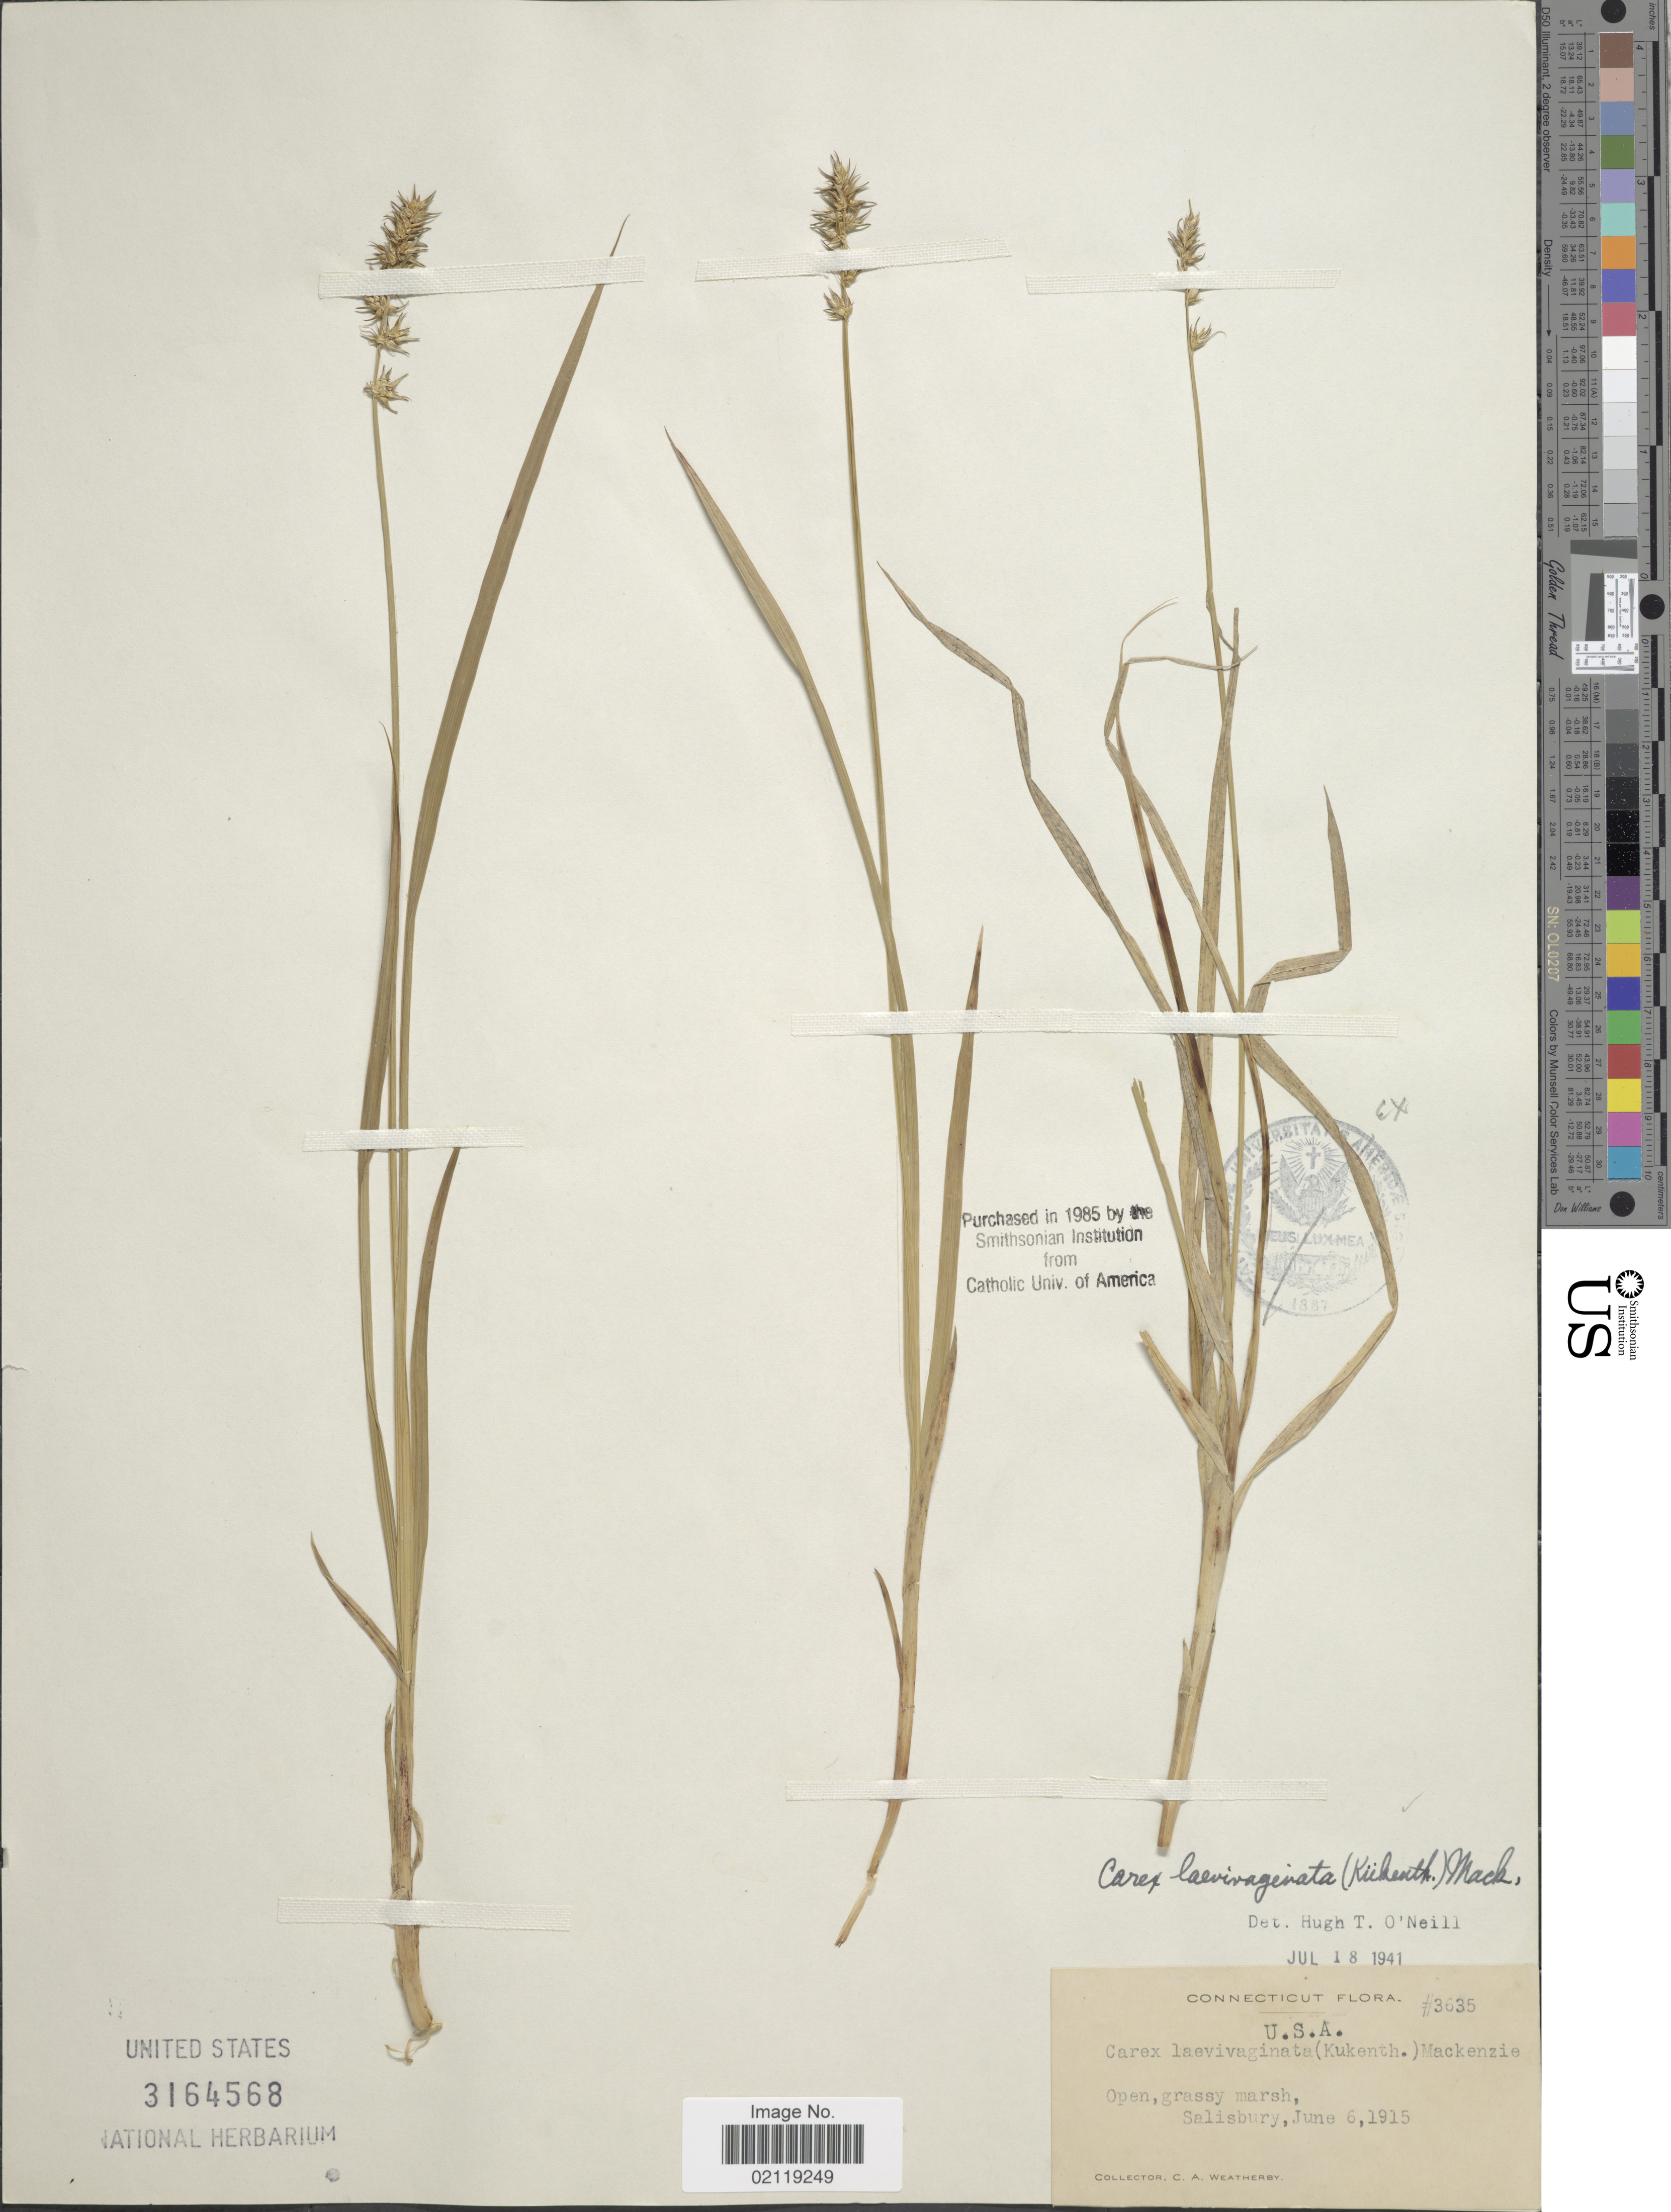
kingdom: Plantae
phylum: Tracheophyta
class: Liliopsida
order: Poales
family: Cyperaceae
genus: Carex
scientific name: Carex laevivaginata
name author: (Kük.) Mack.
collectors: C. A. Weatherby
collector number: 3635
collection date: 1915-06-06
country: United States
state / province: Connecticut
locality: Open, grassy marsh, Salisbury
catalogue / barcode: US 3164568